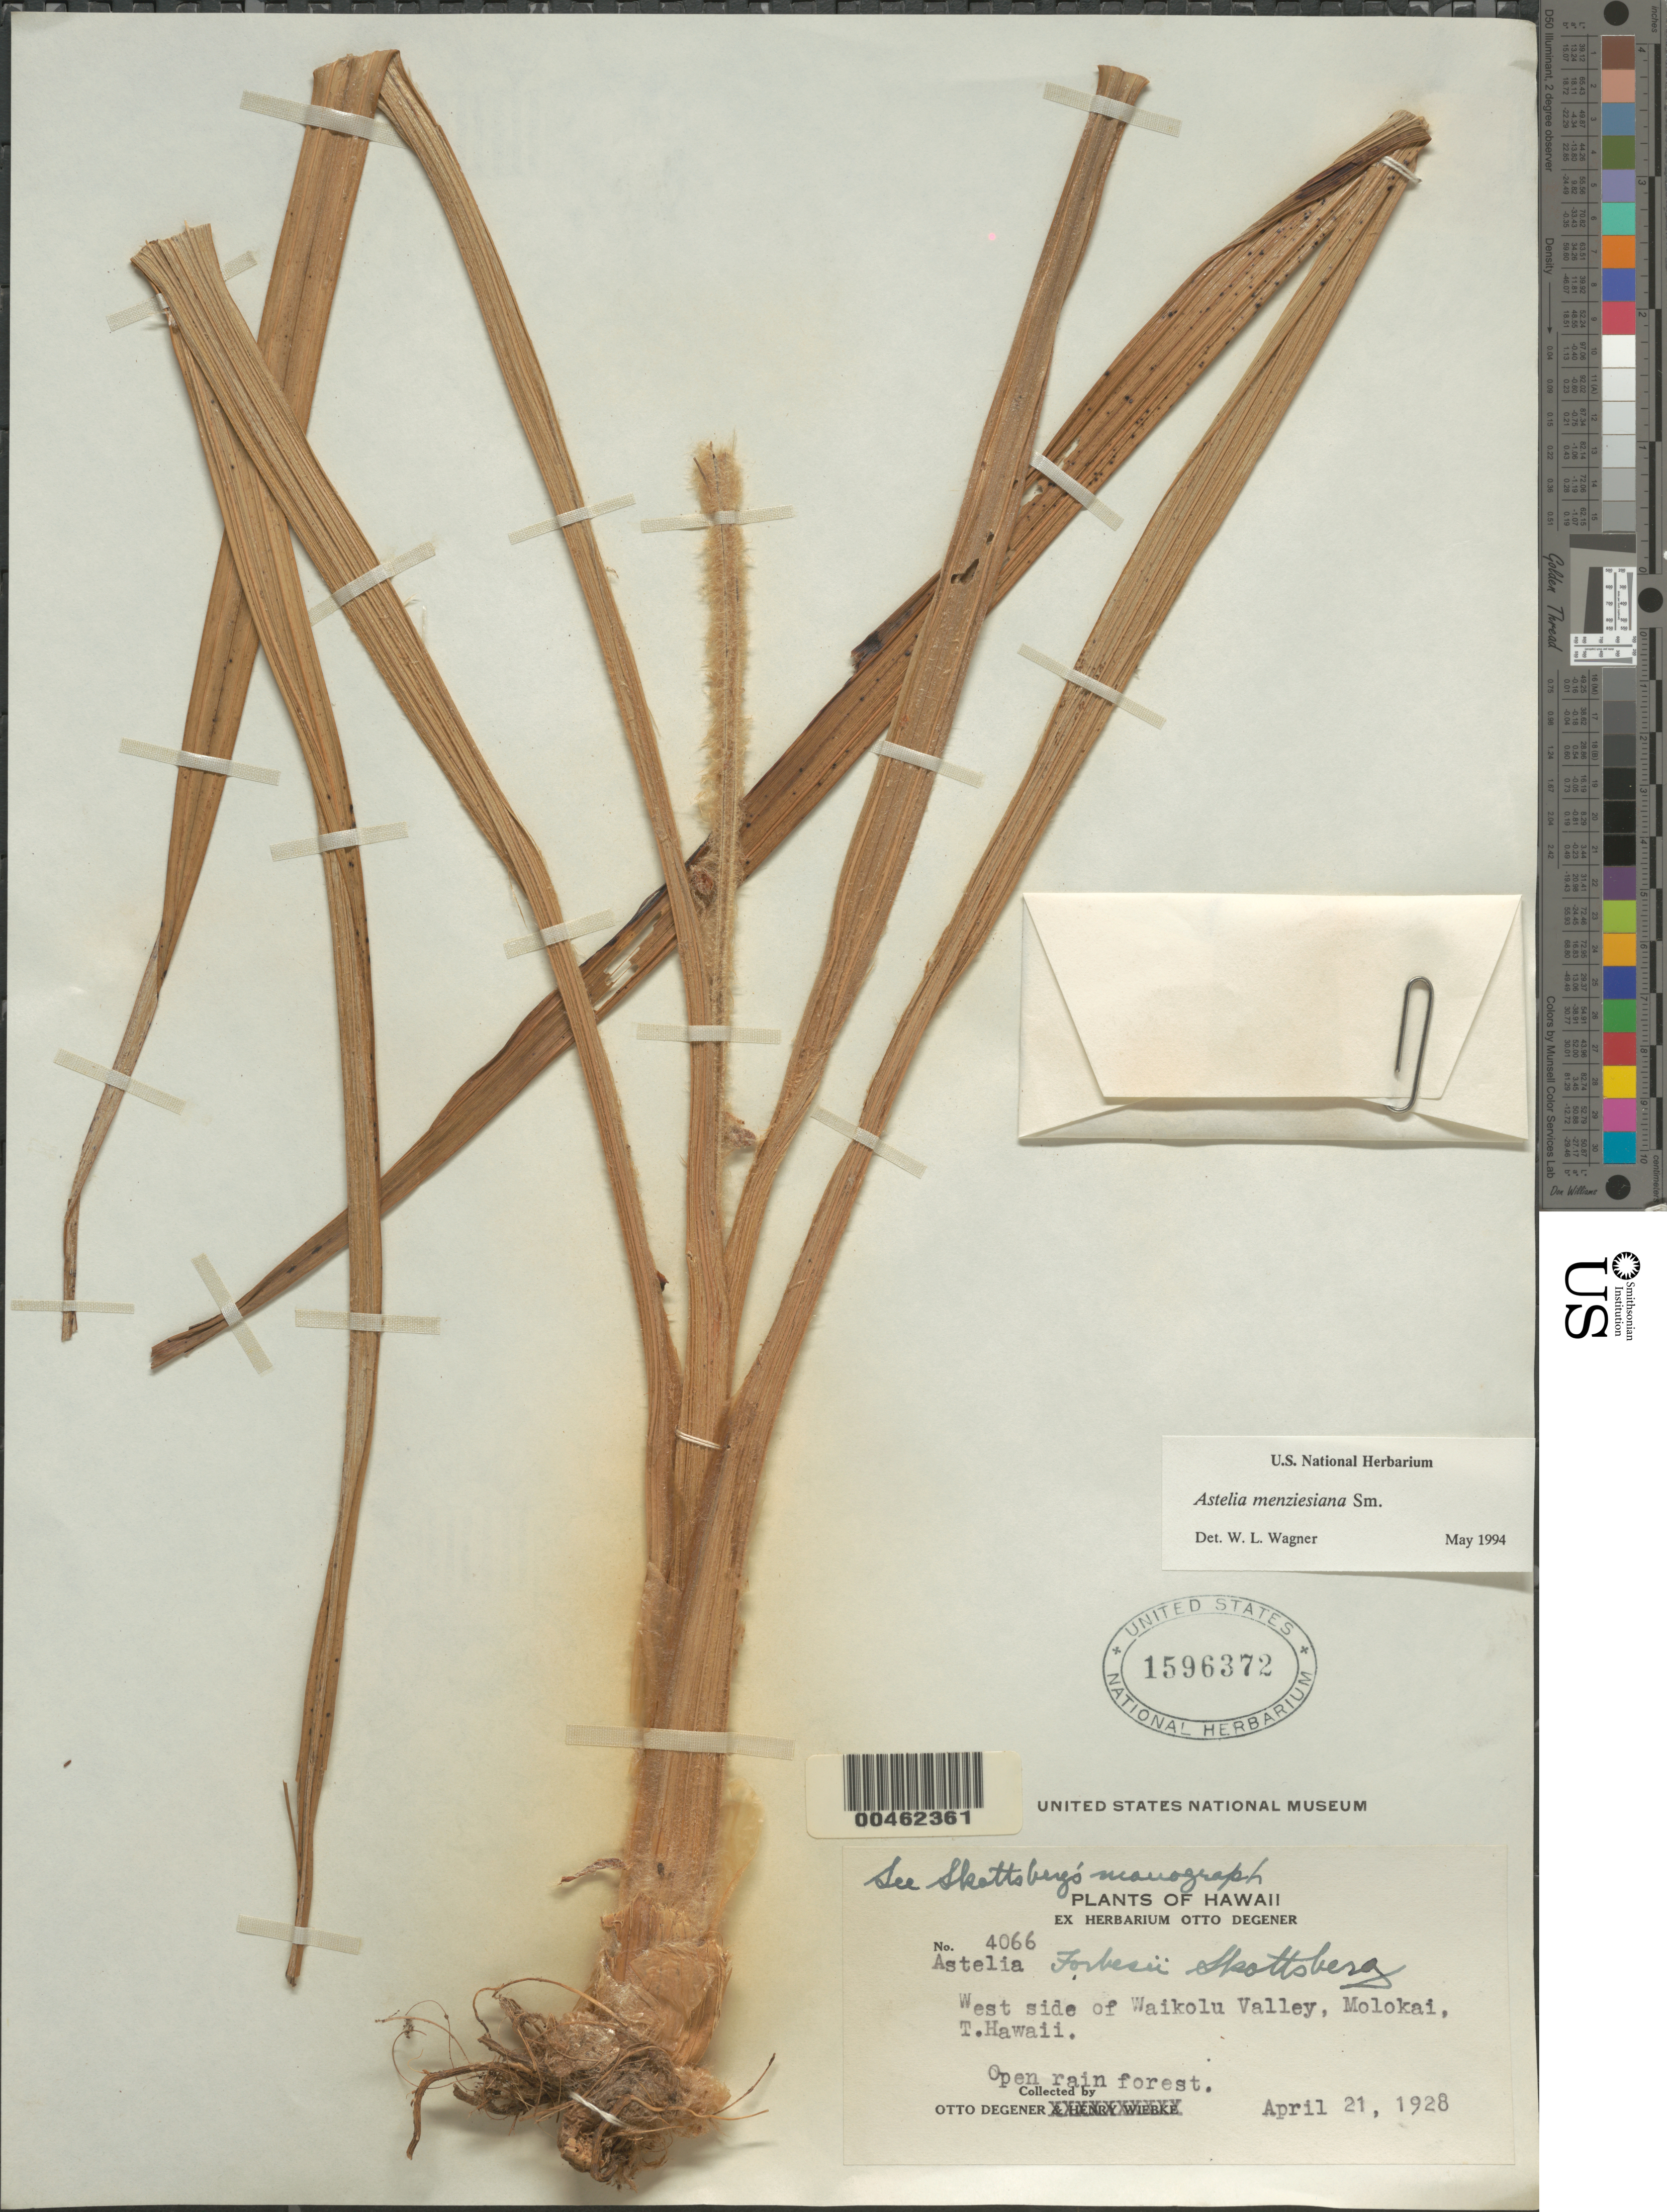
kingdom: Plantae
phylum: Tracheophyta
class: Liliopsida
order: Asparagales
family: Asteliaceae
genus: Astelia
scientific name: Astelia menziesiana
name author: Sm.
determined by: Wagner, W. L., (BOT), Smithsonian Institution - National Museum of Natural History (UNITED STATES)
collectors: O. Degener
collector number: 4066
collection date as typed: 21 Apr 1928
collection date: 1928-04-21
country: United States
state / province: Hawaii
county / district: Maui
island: Moloka'i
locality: West side of Waikolu Valley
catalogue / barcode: US 1596372